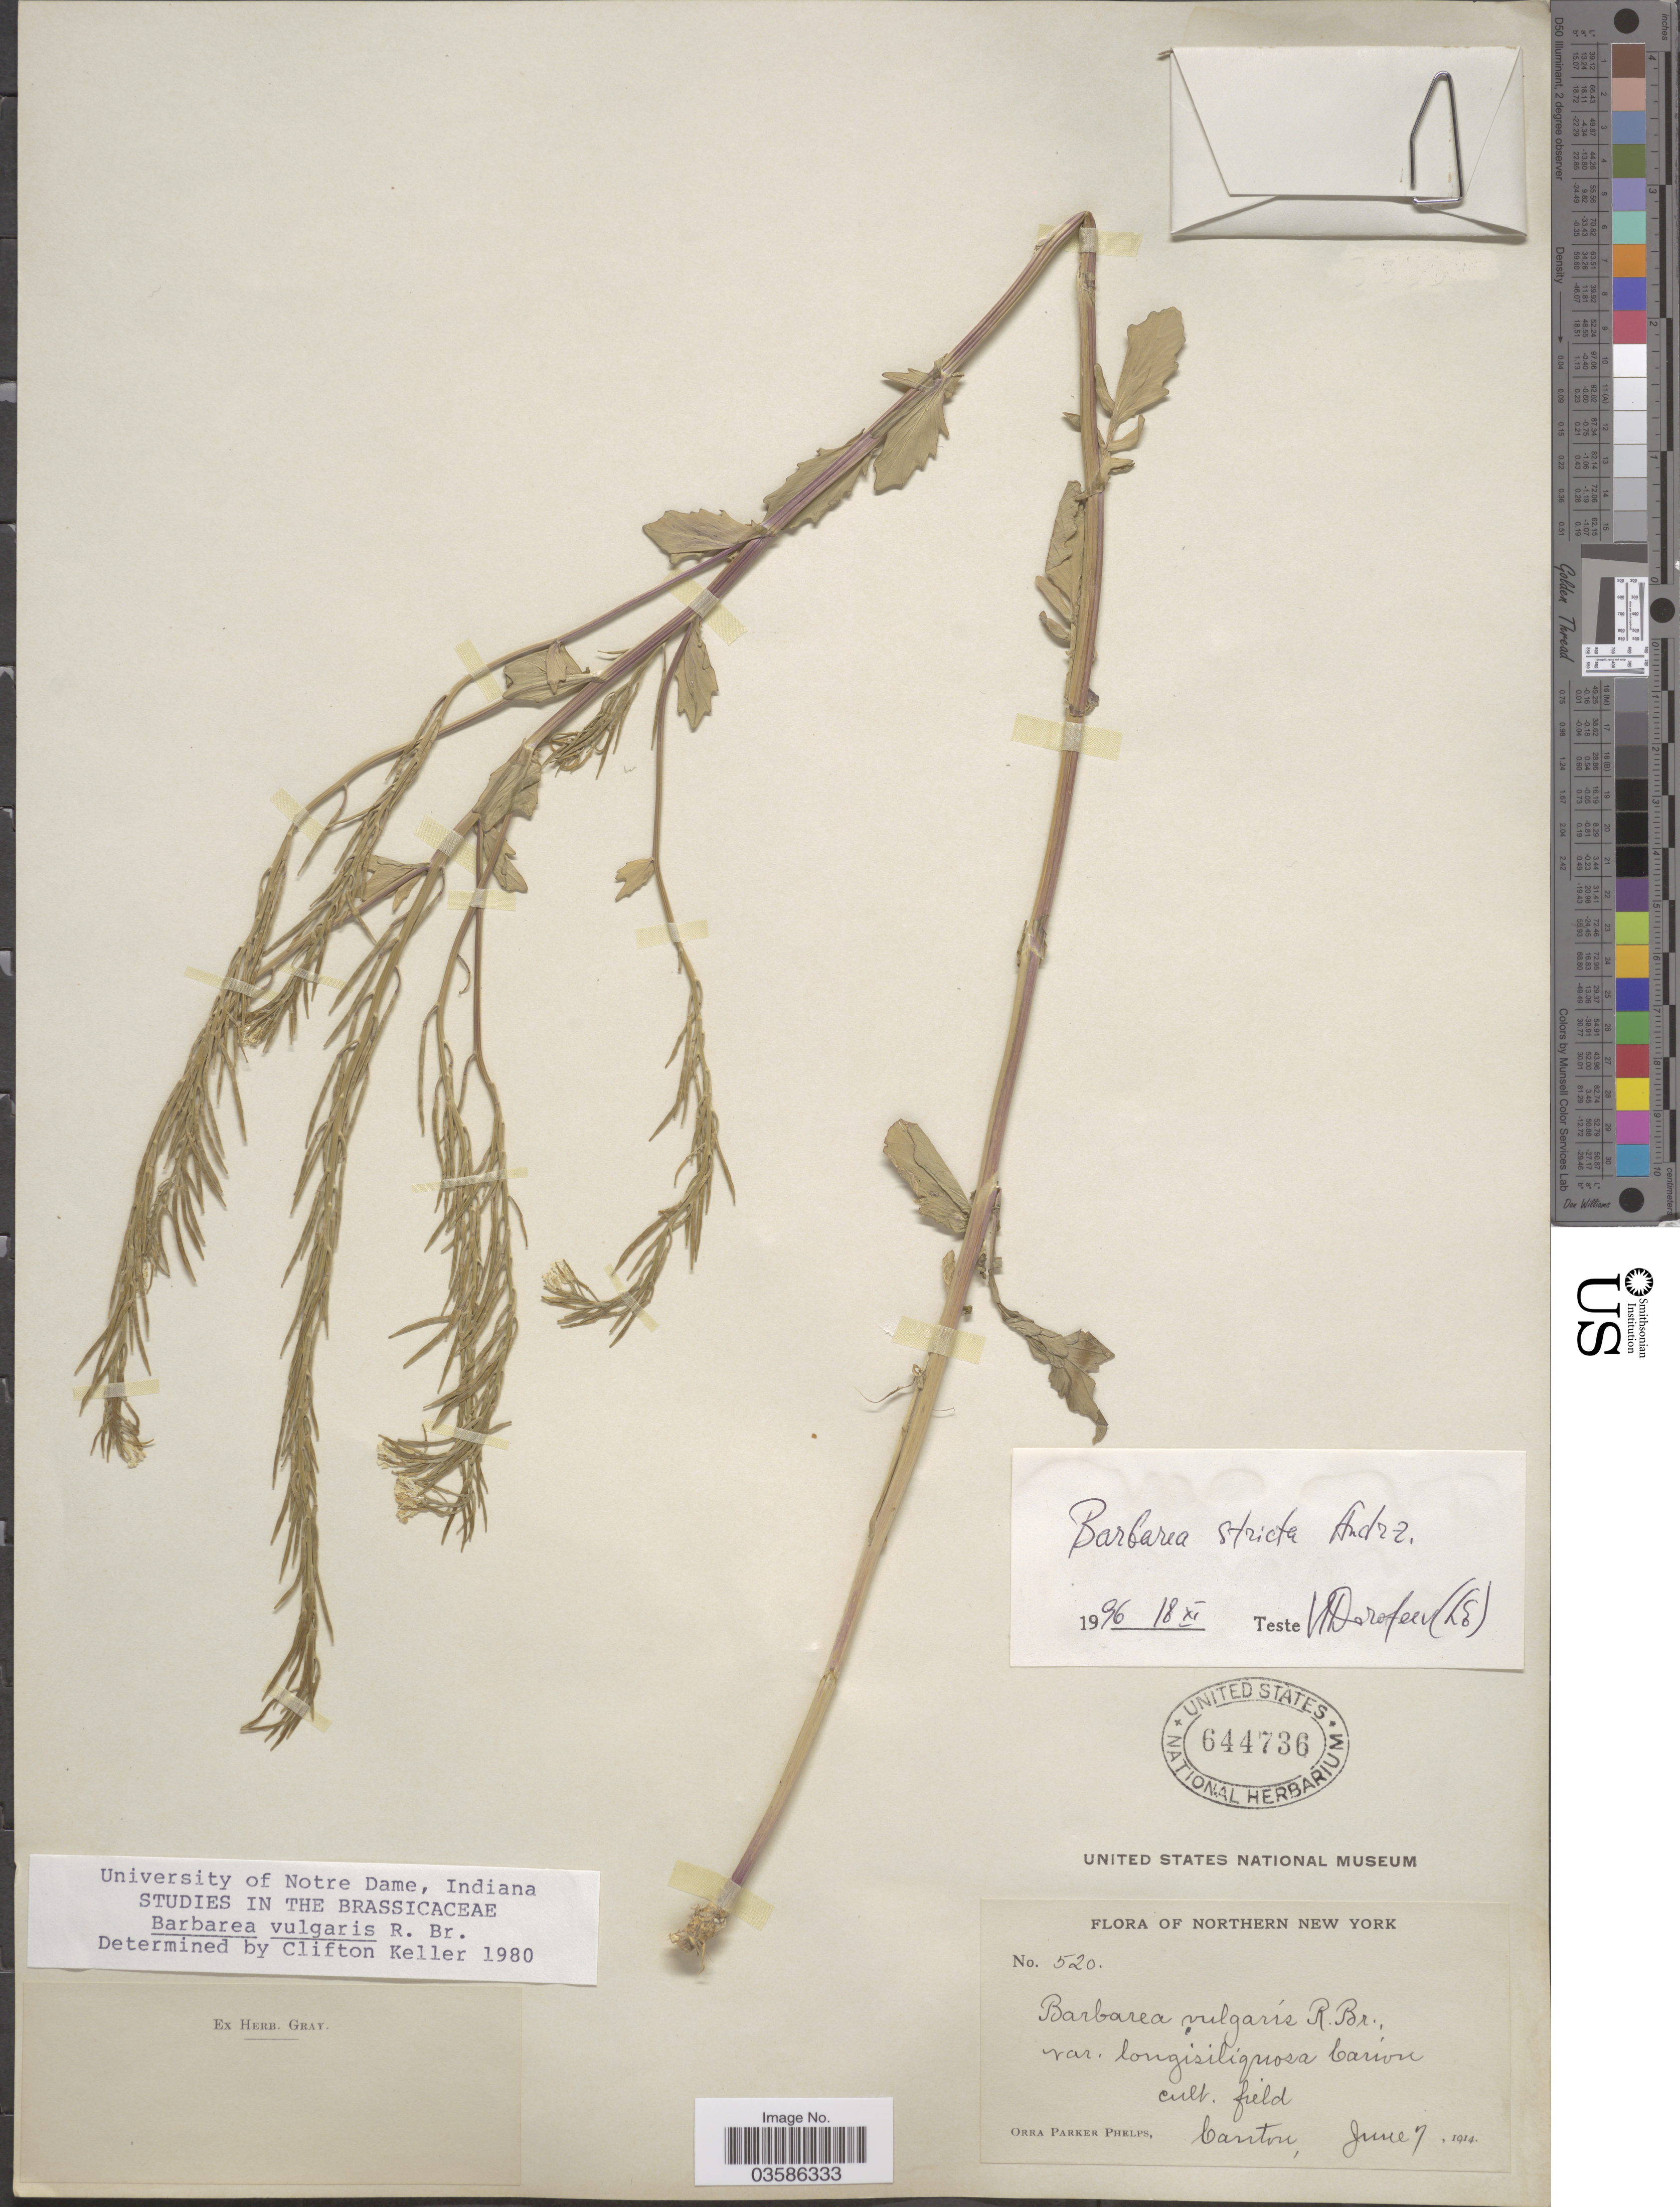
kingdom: Plantae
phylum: Tracheophyta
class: Magnoliopsida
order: Brassicales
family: Brassicaceae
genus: Barbarea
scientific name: Barbarea stricta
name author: Andrz.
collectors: O. P. Phelps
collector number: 520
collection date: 1914-06-07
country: United States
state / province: New York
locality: Northern New York. Canton.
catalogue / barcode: US 644736